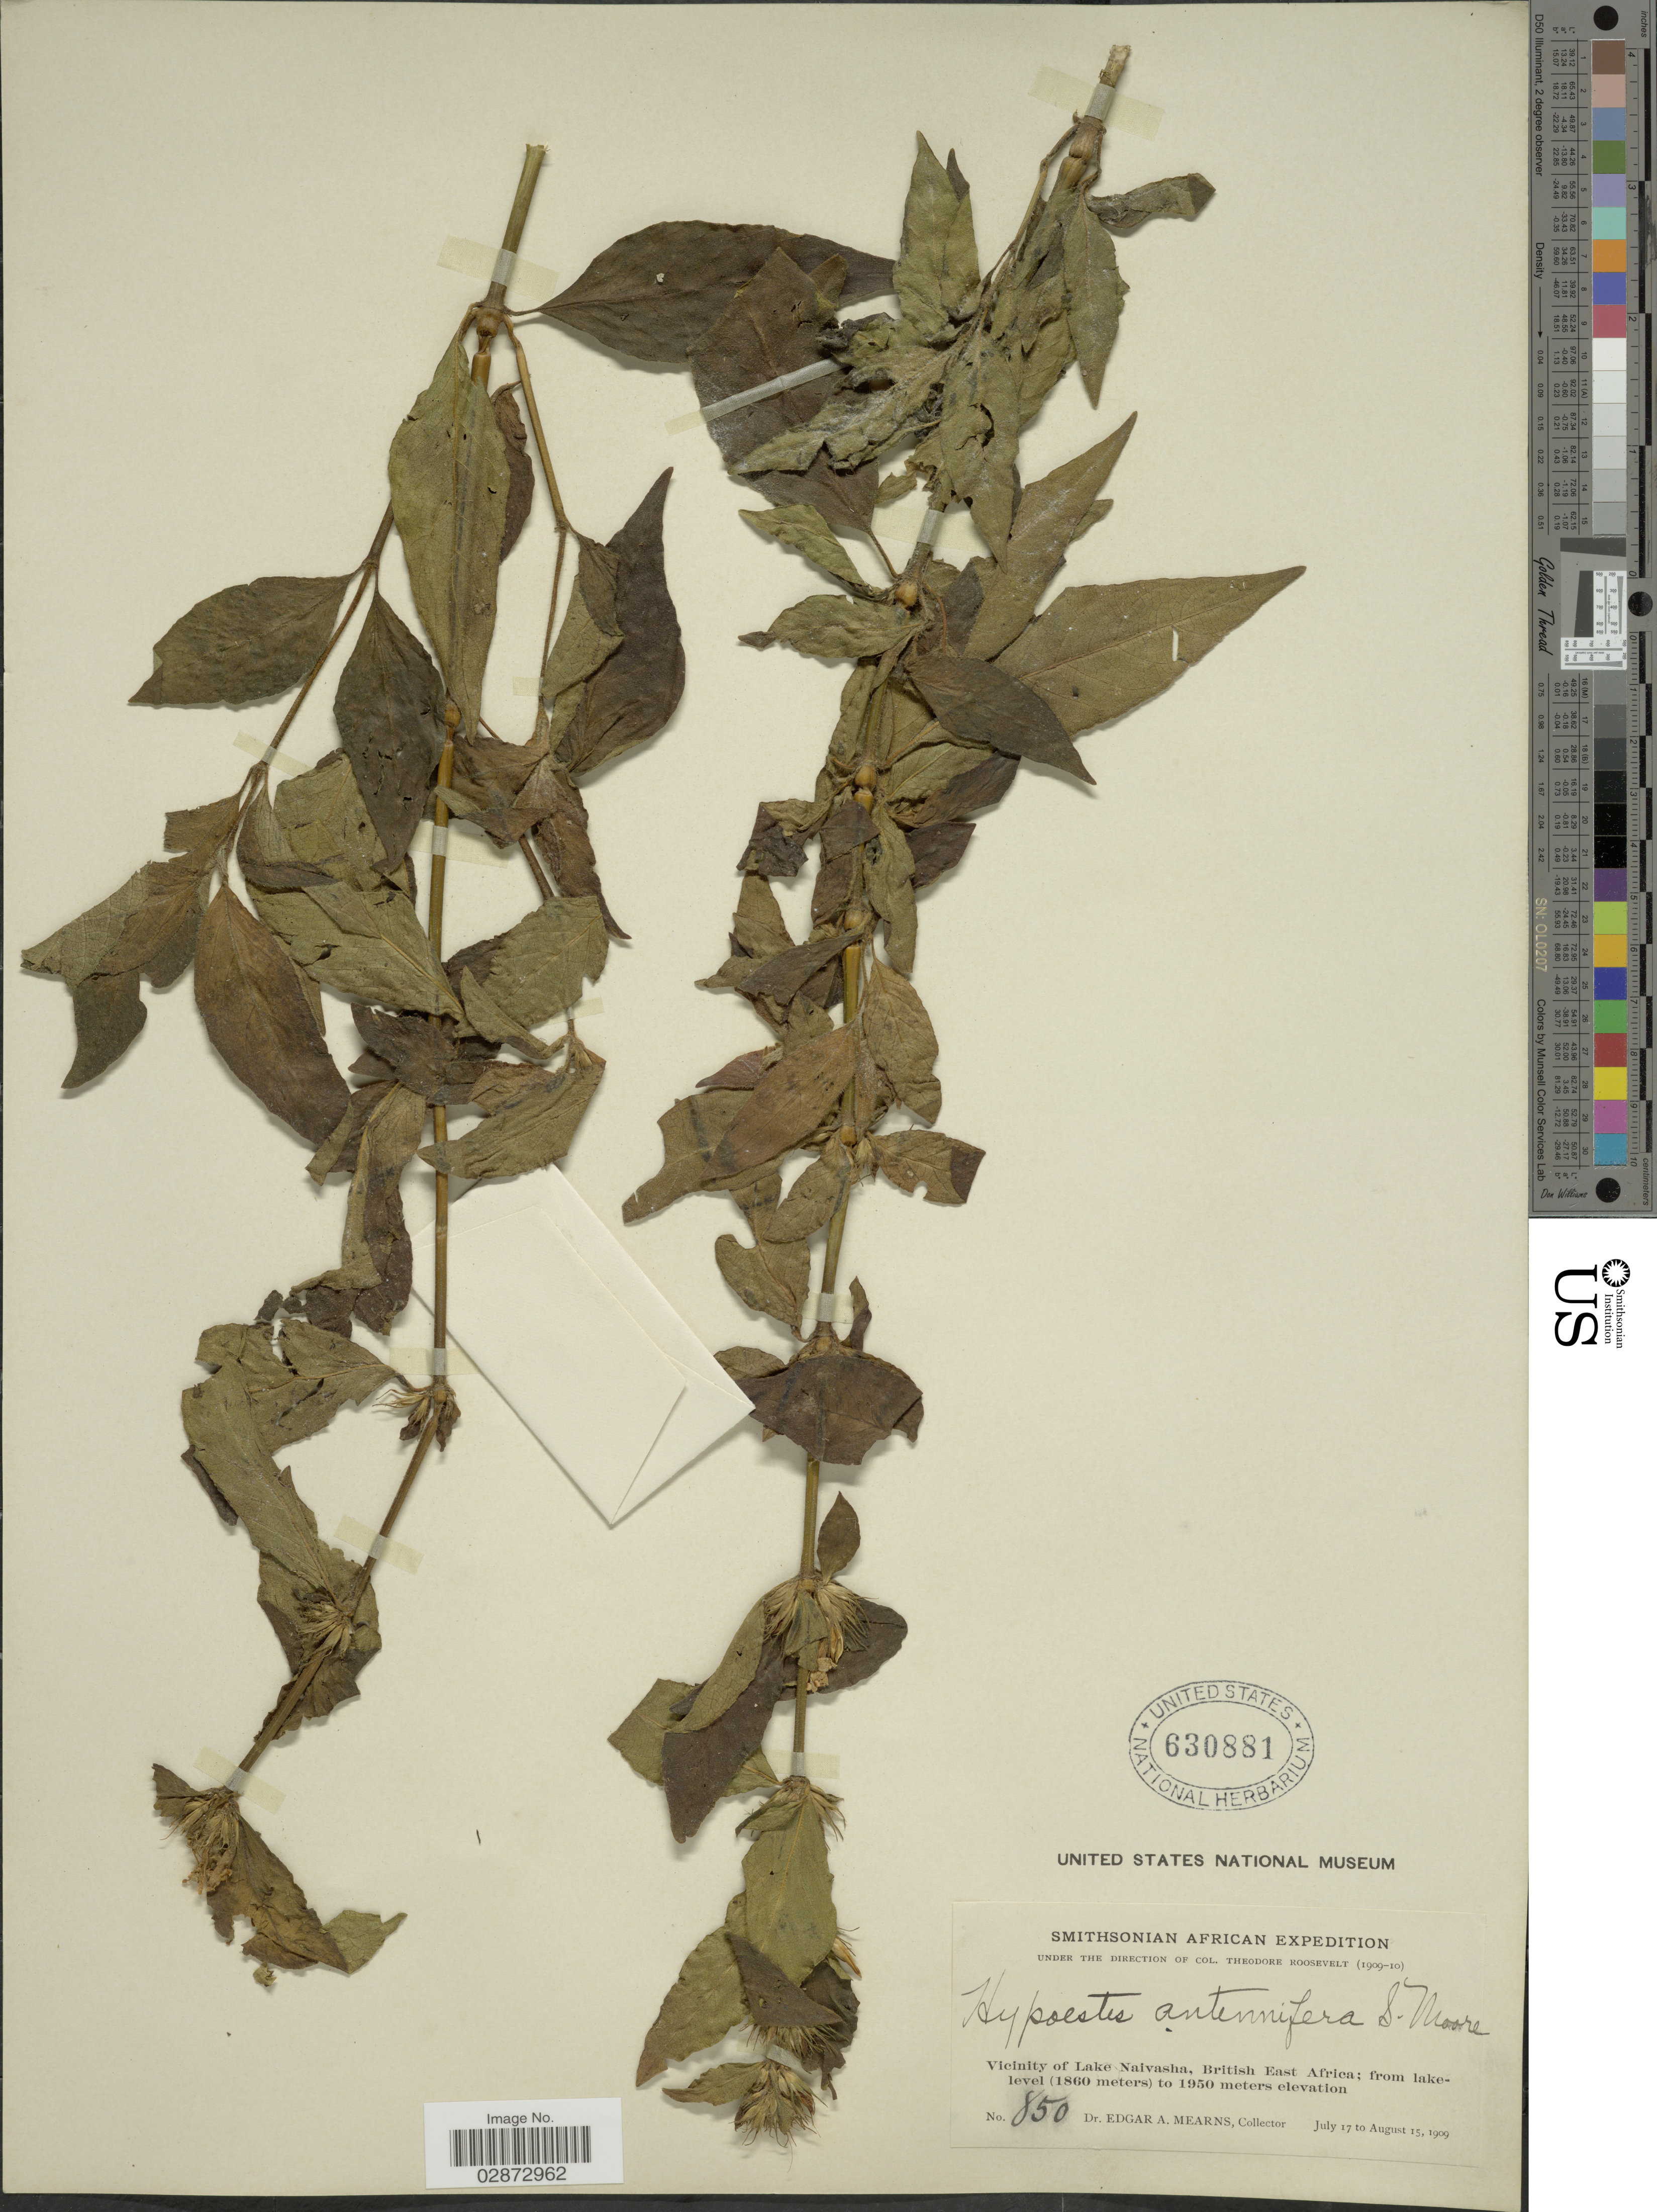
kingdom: Plantae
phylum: Tracheophyta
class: Magnoliopsida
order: Lamiales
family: Acanthaceae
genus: Hypoestes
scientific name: Hypoestes antennifera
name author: S. Moore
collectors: E. A. Mearns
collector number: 850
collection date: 1909-07-17/1909-08-15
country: Kenya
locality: Vicinity of Lake Naivasha, British East Africa.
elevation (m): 1860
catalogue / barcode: US 630881